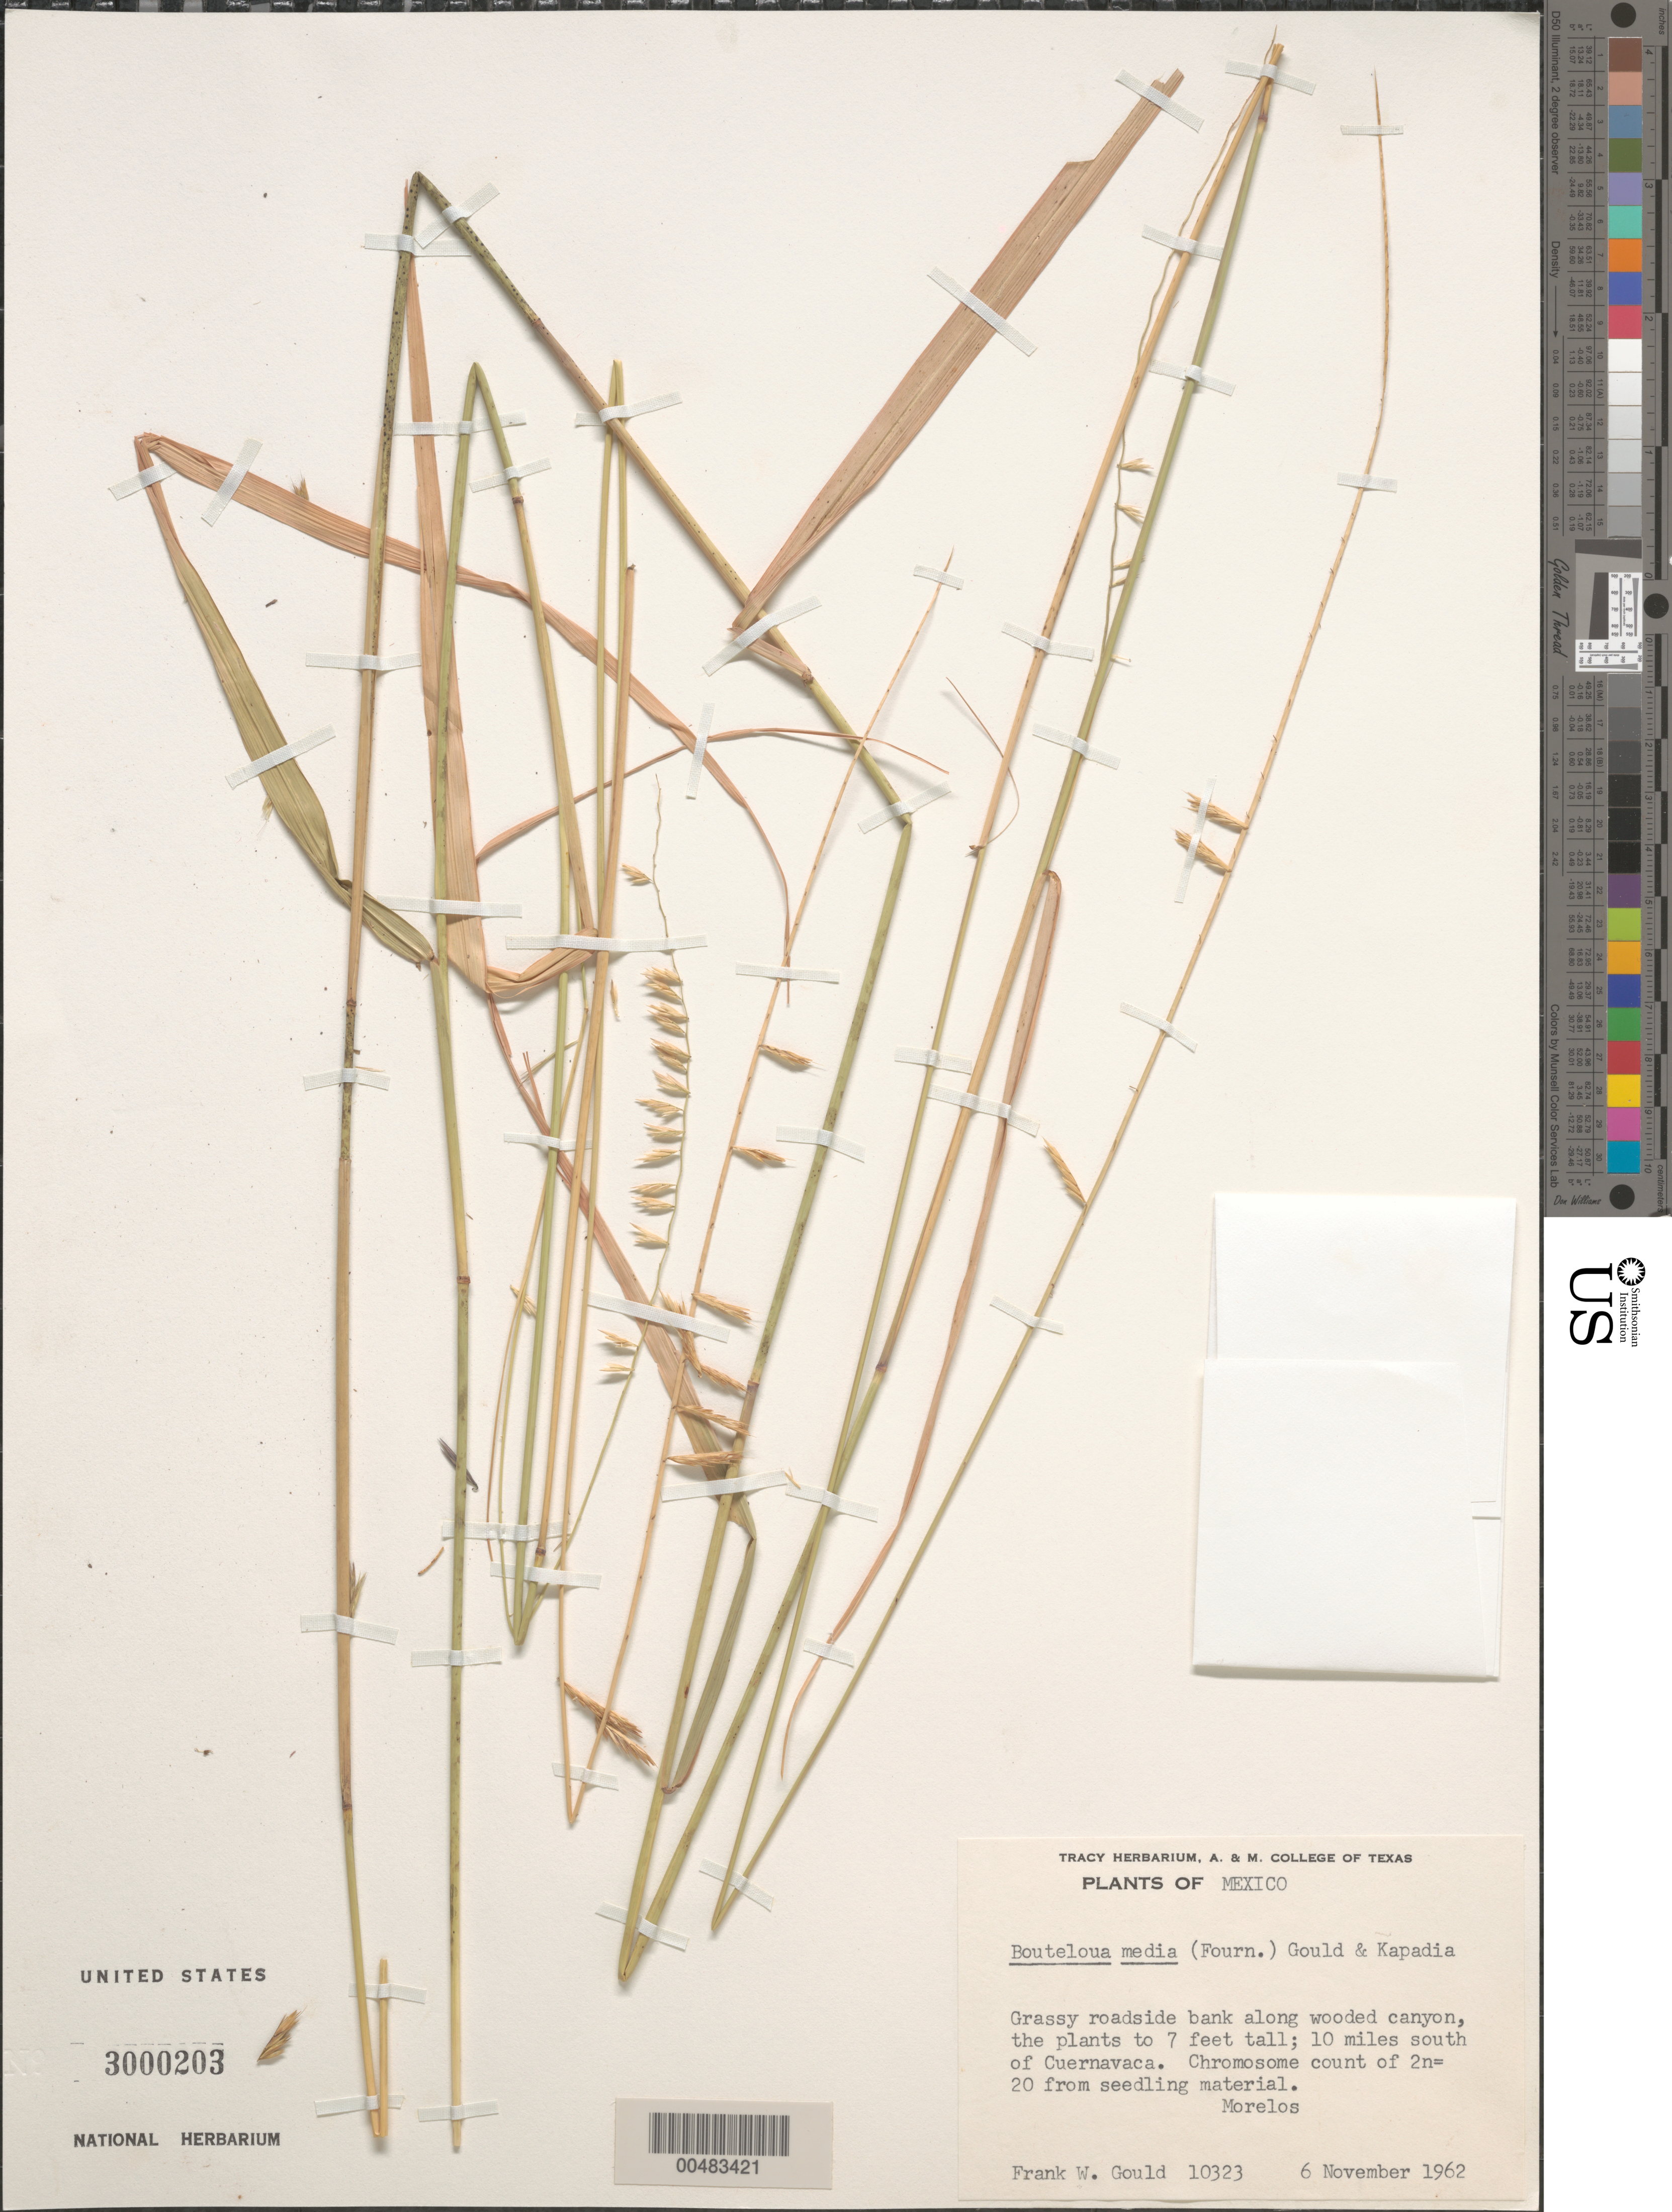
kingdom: Plantae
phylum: Tracheophyta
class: Liliopsida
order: Poales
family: Poaceae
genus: Bouteloua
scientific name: Bouteloua media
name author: (E. Fourn.) Gould & Kapadia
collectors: F. W. Gould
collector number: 10323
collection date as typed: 6 Nov 1962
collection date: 1962-11-06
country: Mexico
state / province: Morelos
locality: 10 mi S of Cuernavaca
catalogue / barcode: US 3000203